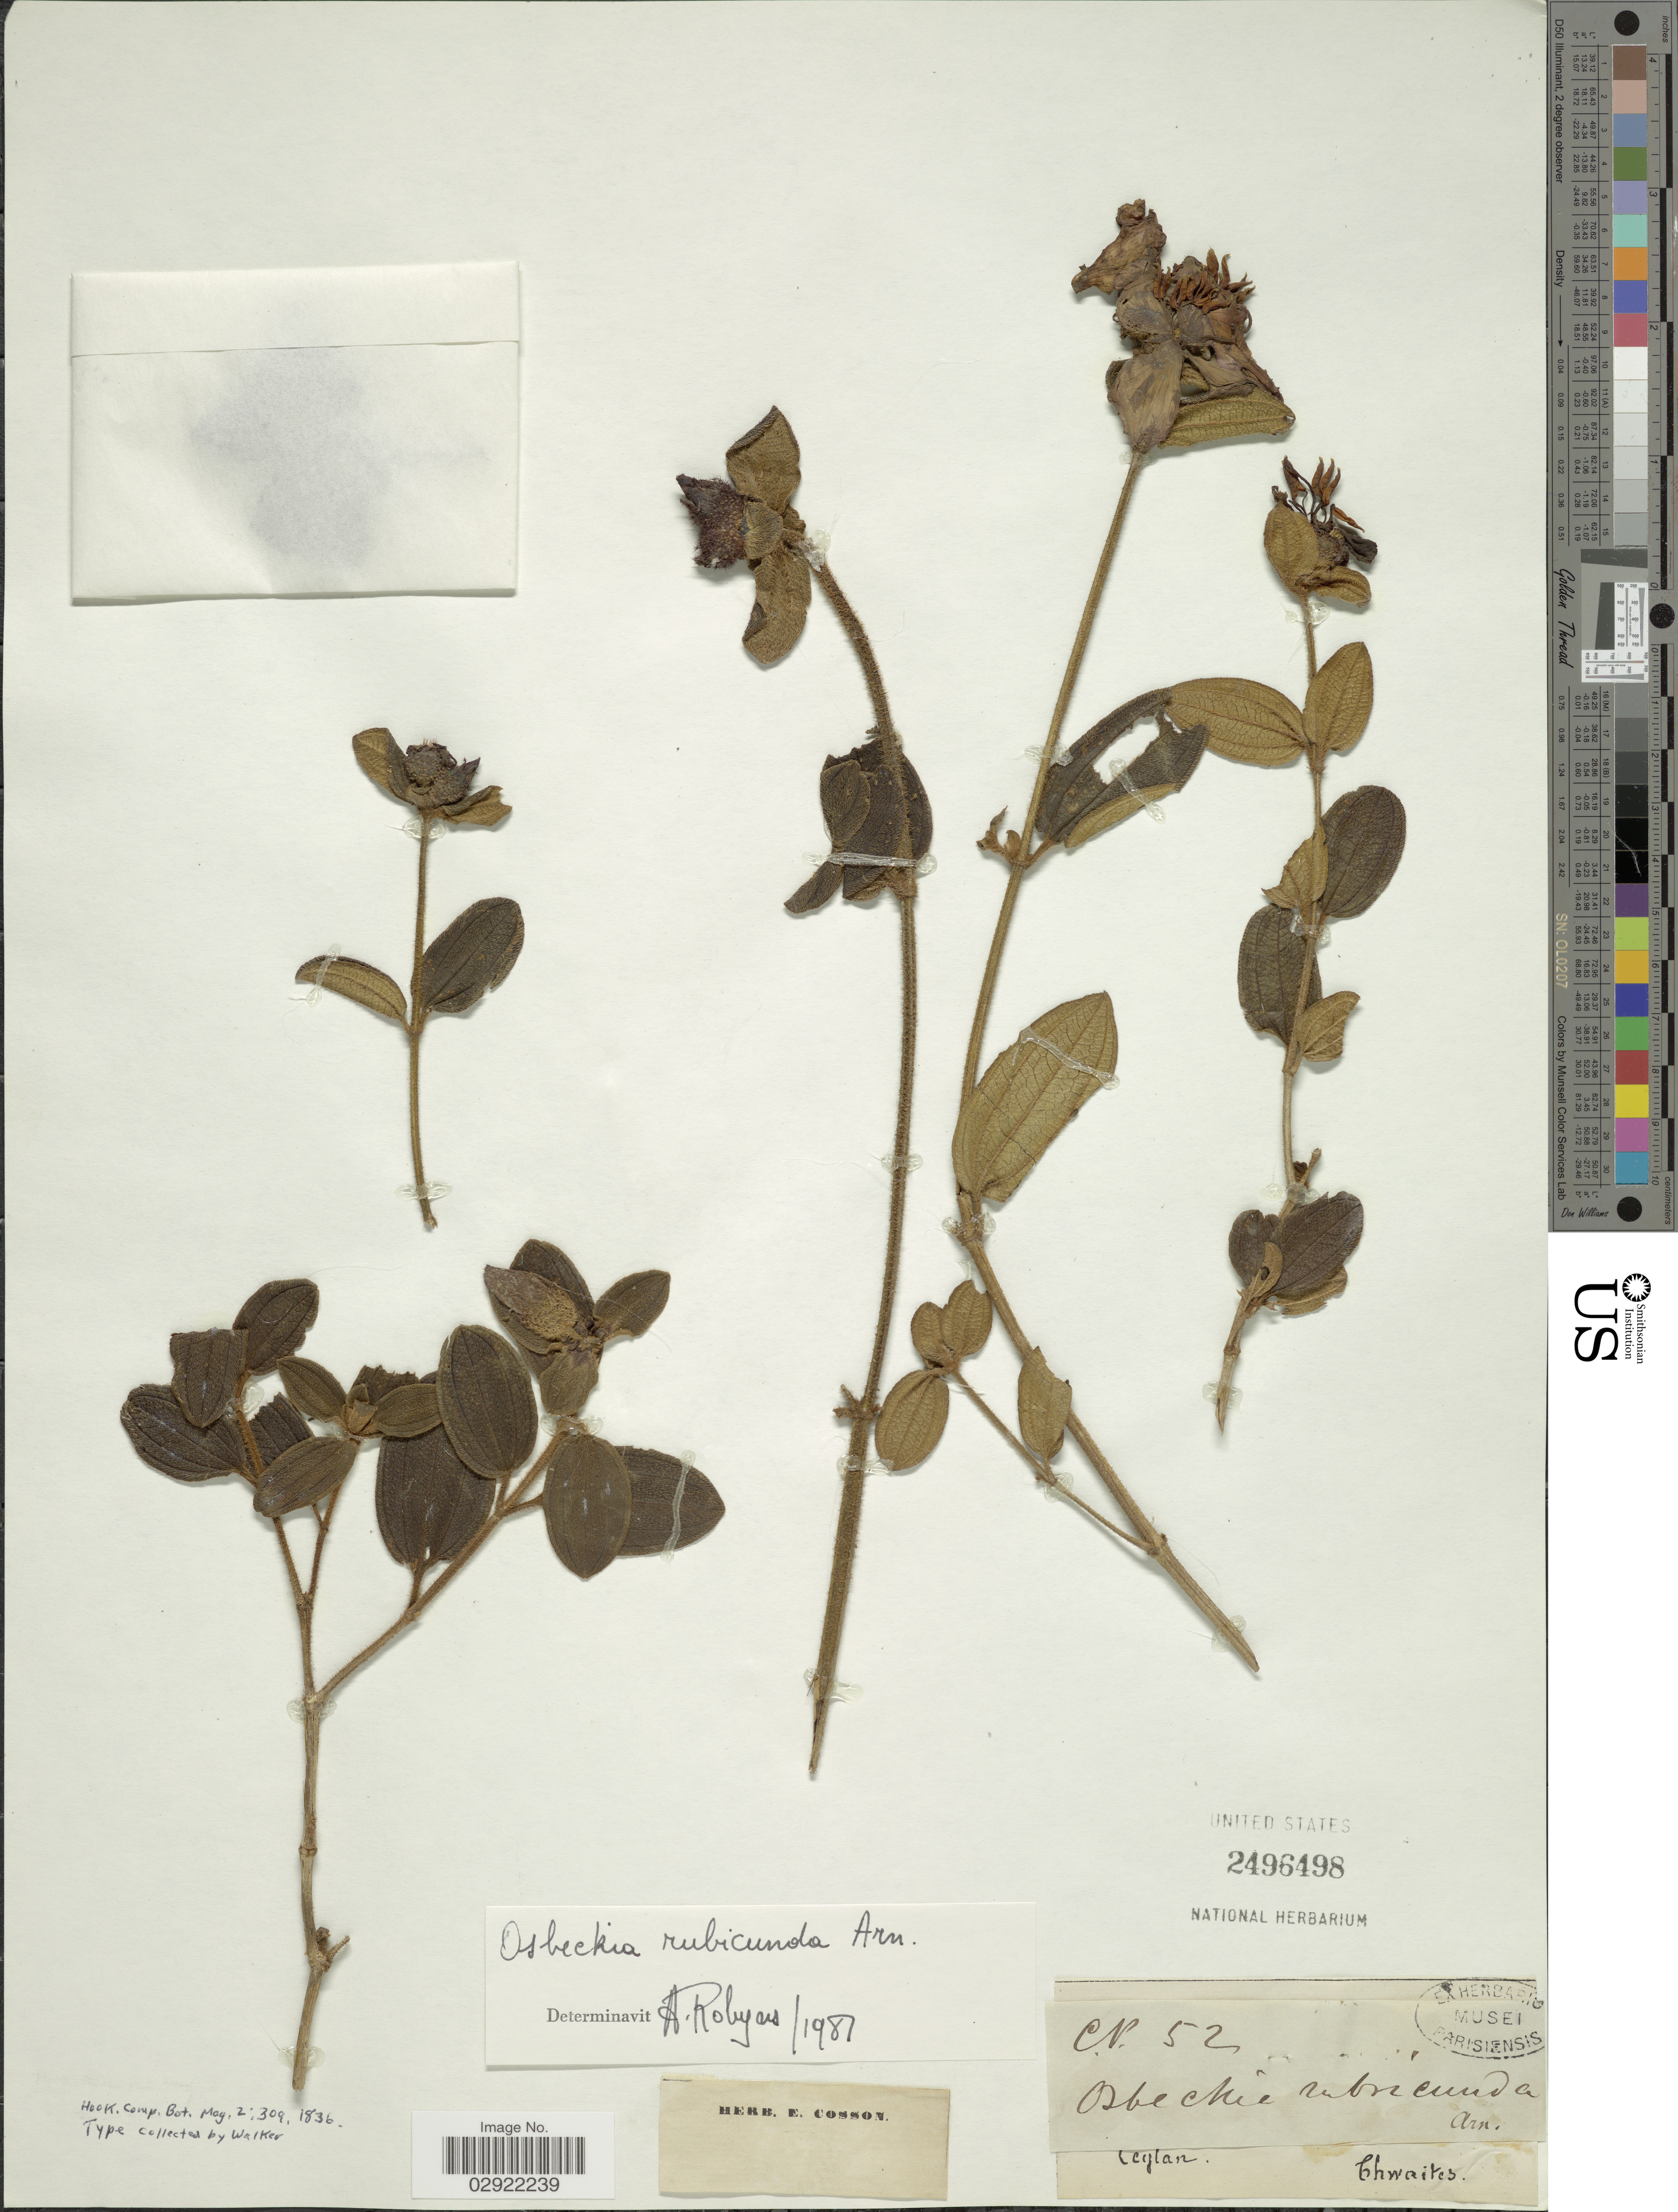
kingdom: Plantae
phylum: Tracheophyta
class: Magnoliopsida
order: Myrtales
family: Melastomataceae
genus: Osbeckia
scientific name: Osbeckia rubicunda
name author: Arn.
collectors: Thwaites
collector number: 52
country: Sri Lanka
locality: Ceylon.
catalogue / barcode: US 2496498